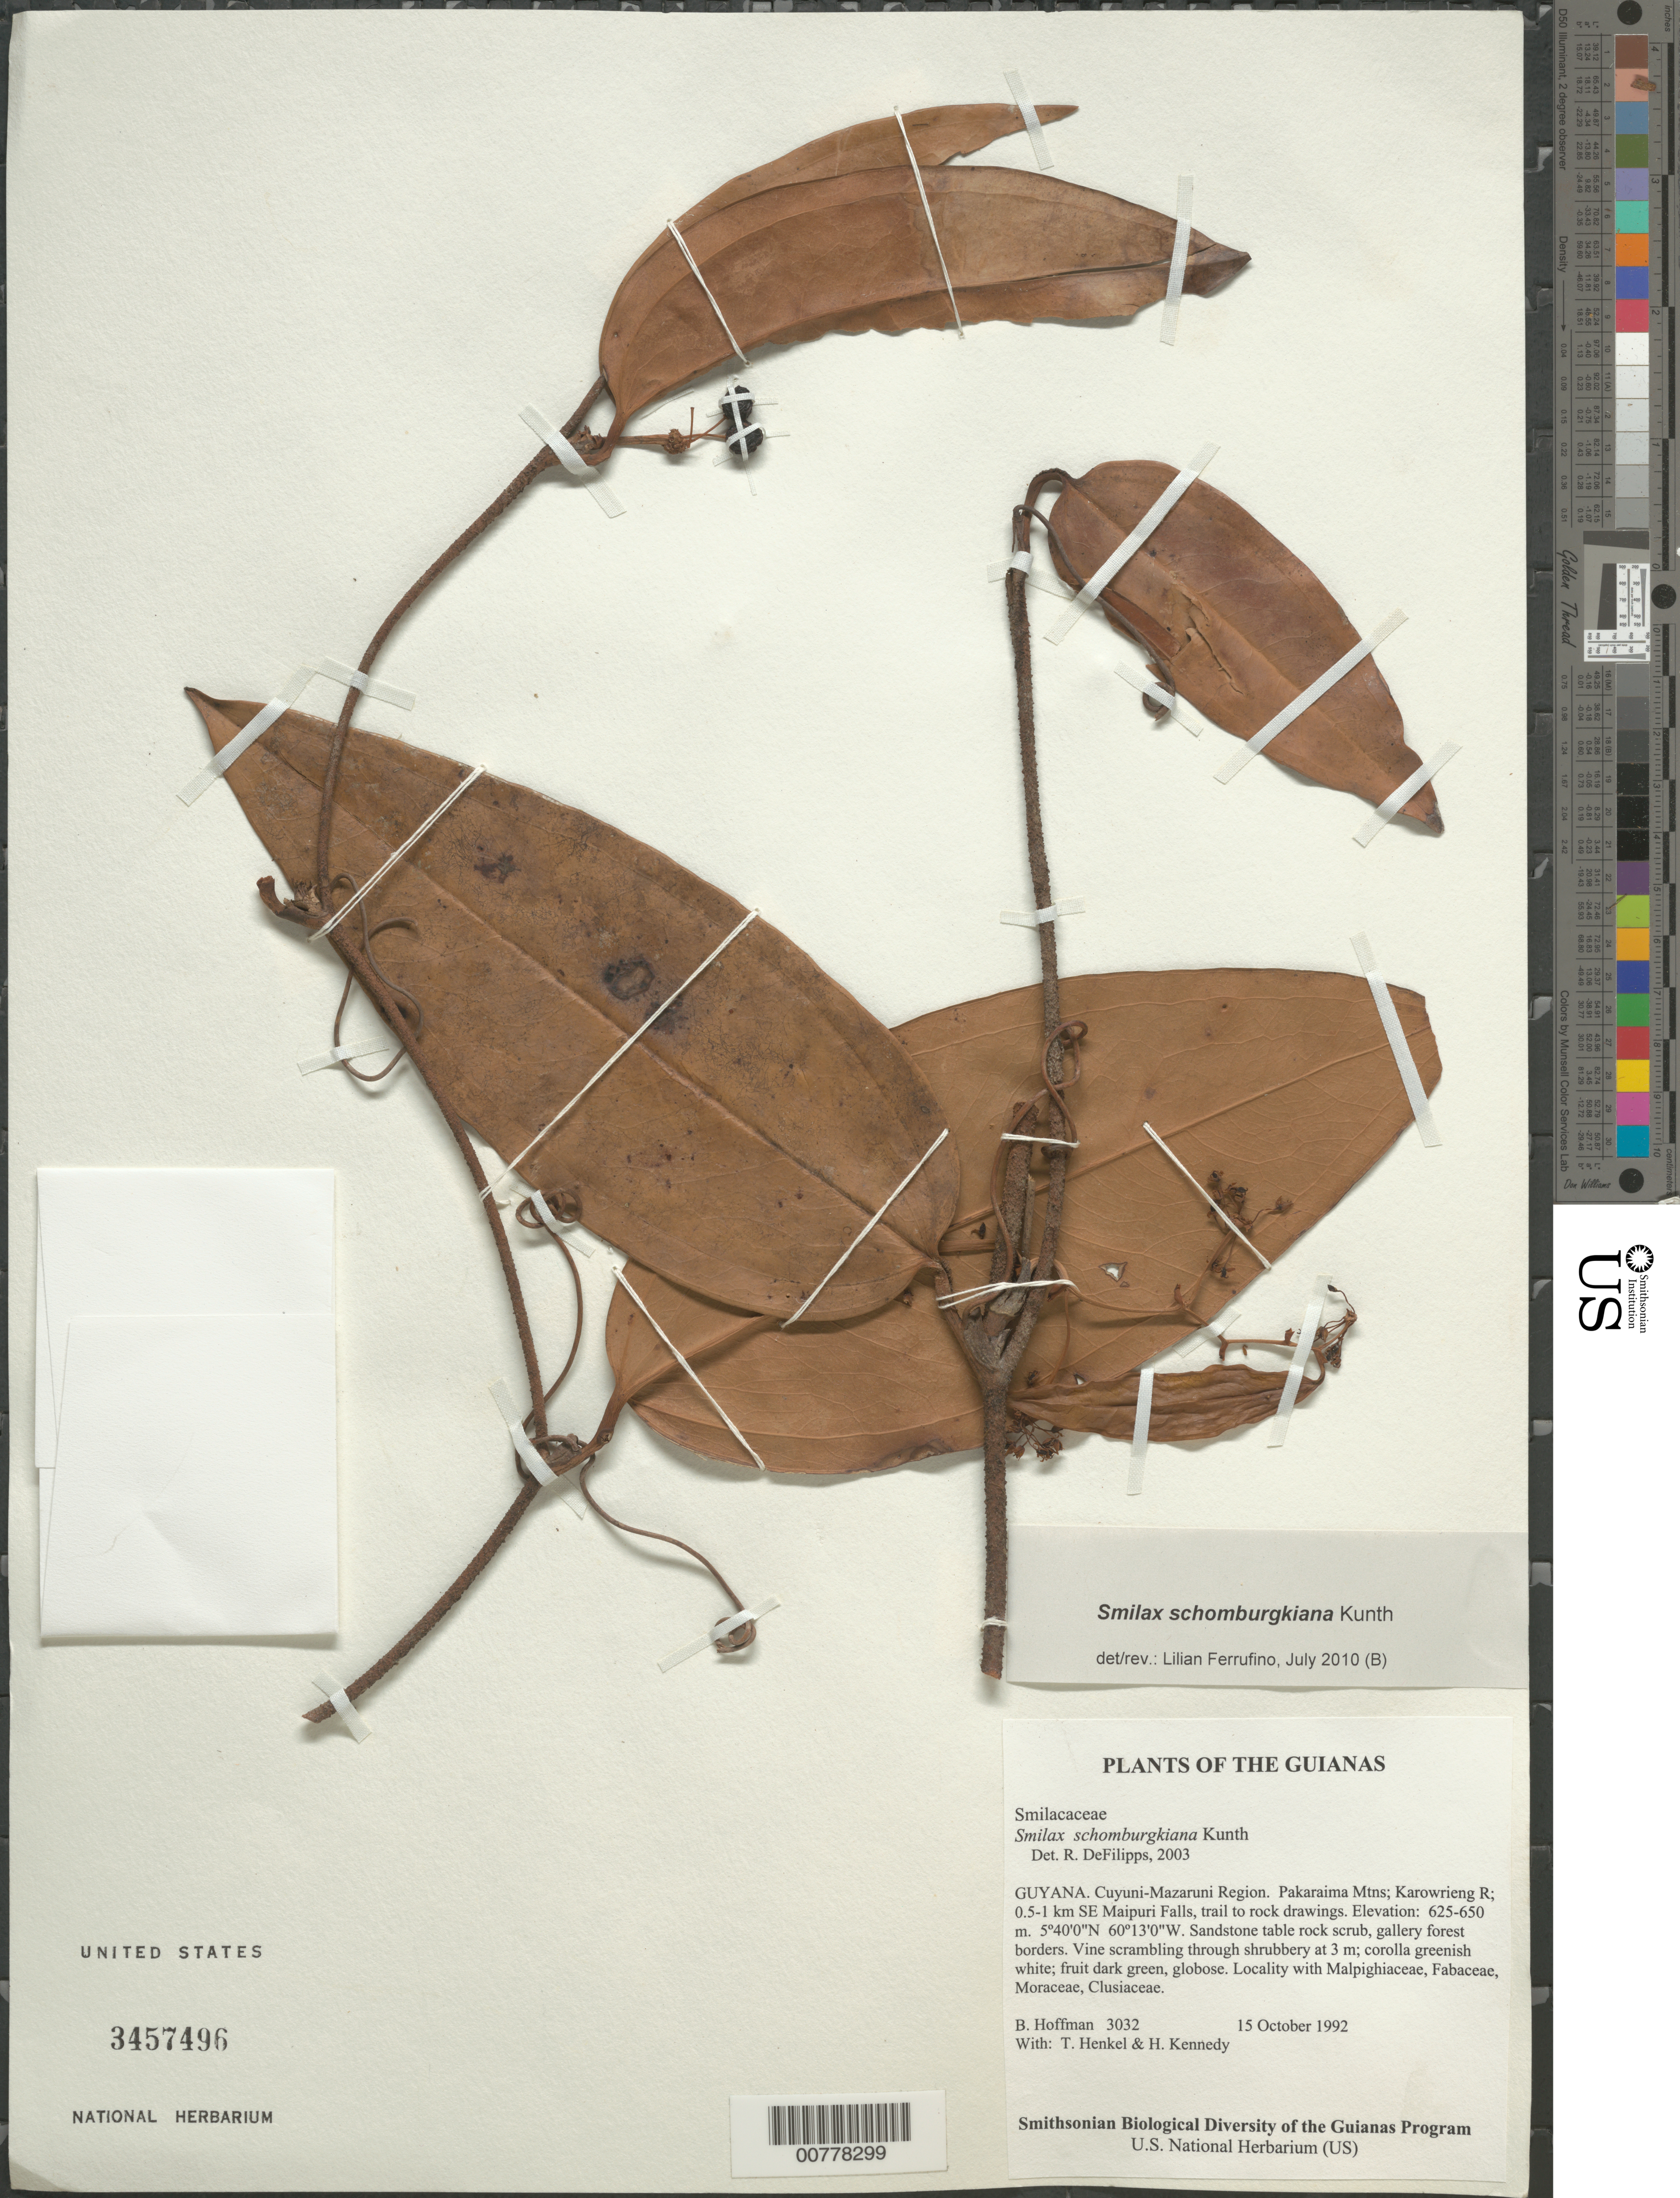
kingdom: Plantae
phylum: Tracheophyta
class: Liliopsida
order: Liliales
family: Smilacaceae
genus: Smilax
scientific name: Smilax schomburgkiana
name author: Kunth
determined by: DeFilipps, R. A.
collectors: B. Hoffman, T. Henkel & H. Kennedy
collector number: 3032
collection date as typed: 15 October 1992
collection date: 1992-10-15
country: Guyana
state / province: Cuyuni-Mazaruni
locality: Pakaraima Mountains; Karowrieng River; 0.5-1 km SE of Maipuri Falls, trail to rock drawings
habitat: Sandstone table rock scrub, gallery forest borders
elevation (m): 625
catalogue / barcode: US 3457496